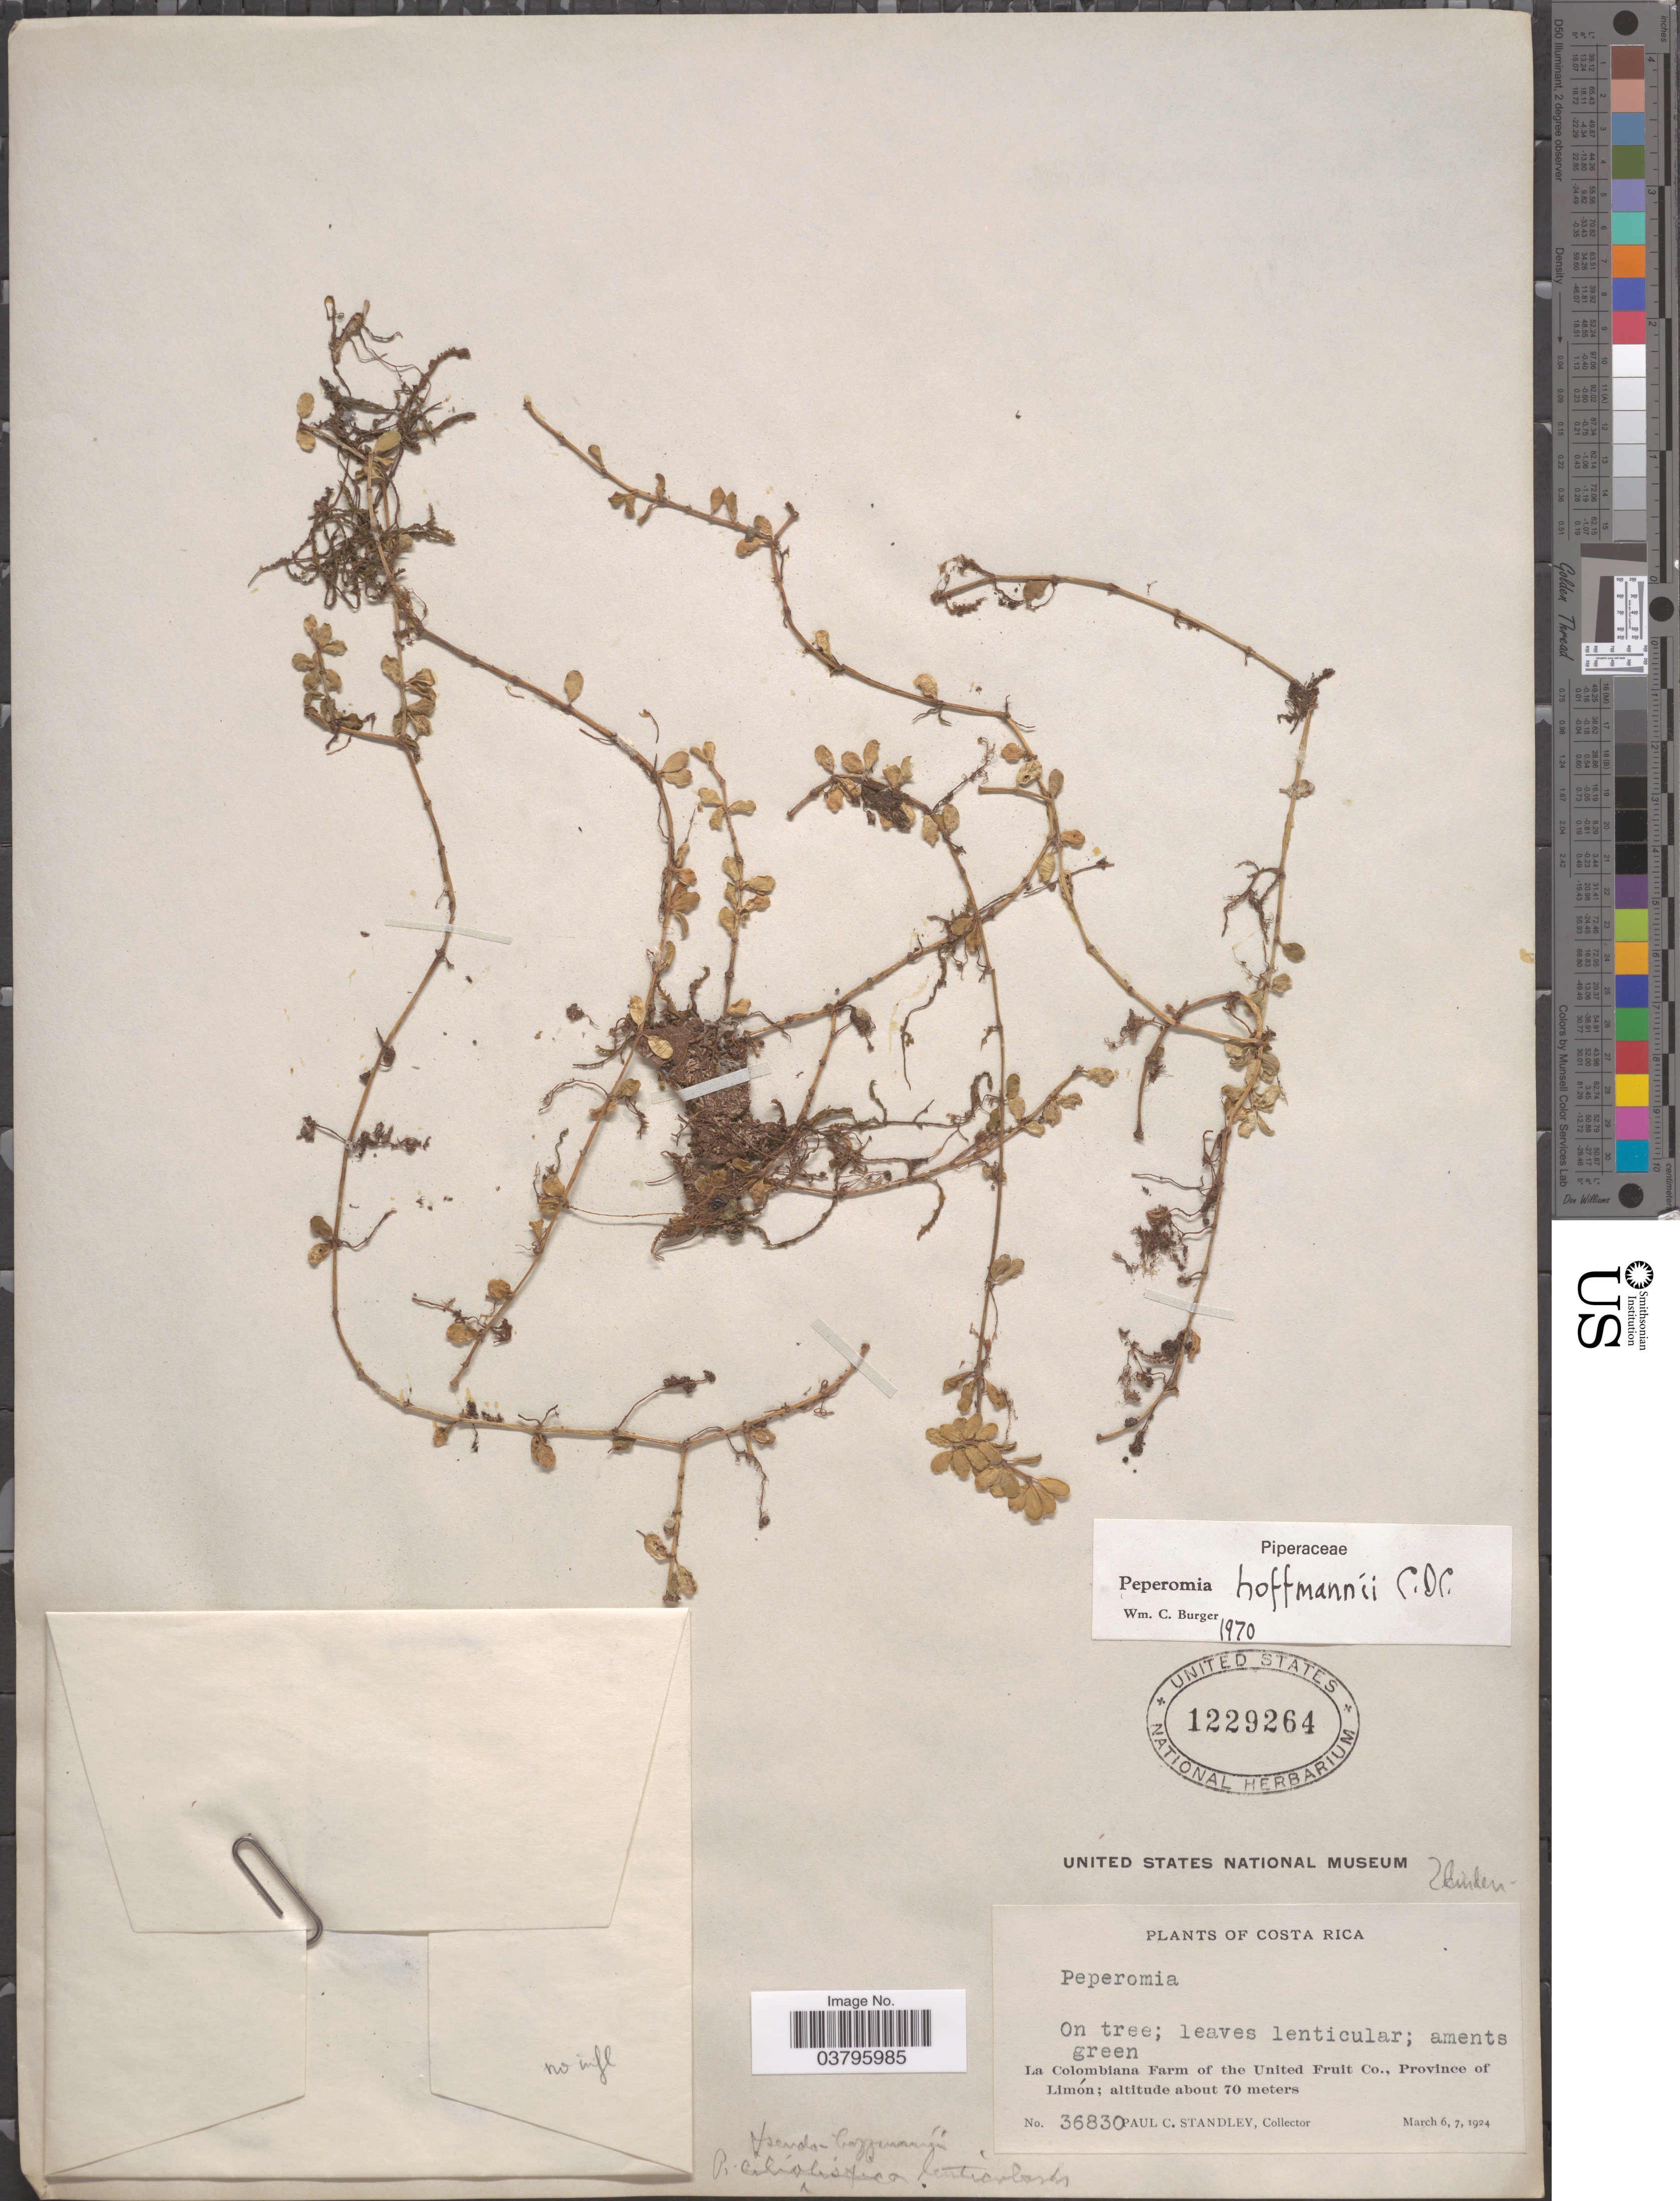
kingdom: Plantae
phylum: Tracheophyta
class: Magnoliopsida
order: Piperales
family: Piperaceae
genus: Peperomia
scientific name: Peperomia hoffmannii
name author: C. DC.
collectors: P. C. Standley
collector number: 36830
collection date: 1924-03-06/1924-03-07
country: Costa Rica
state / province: Limón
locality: La Colombiana Farm of the United Fruit Co.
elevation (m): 70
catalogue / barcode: US 1229264